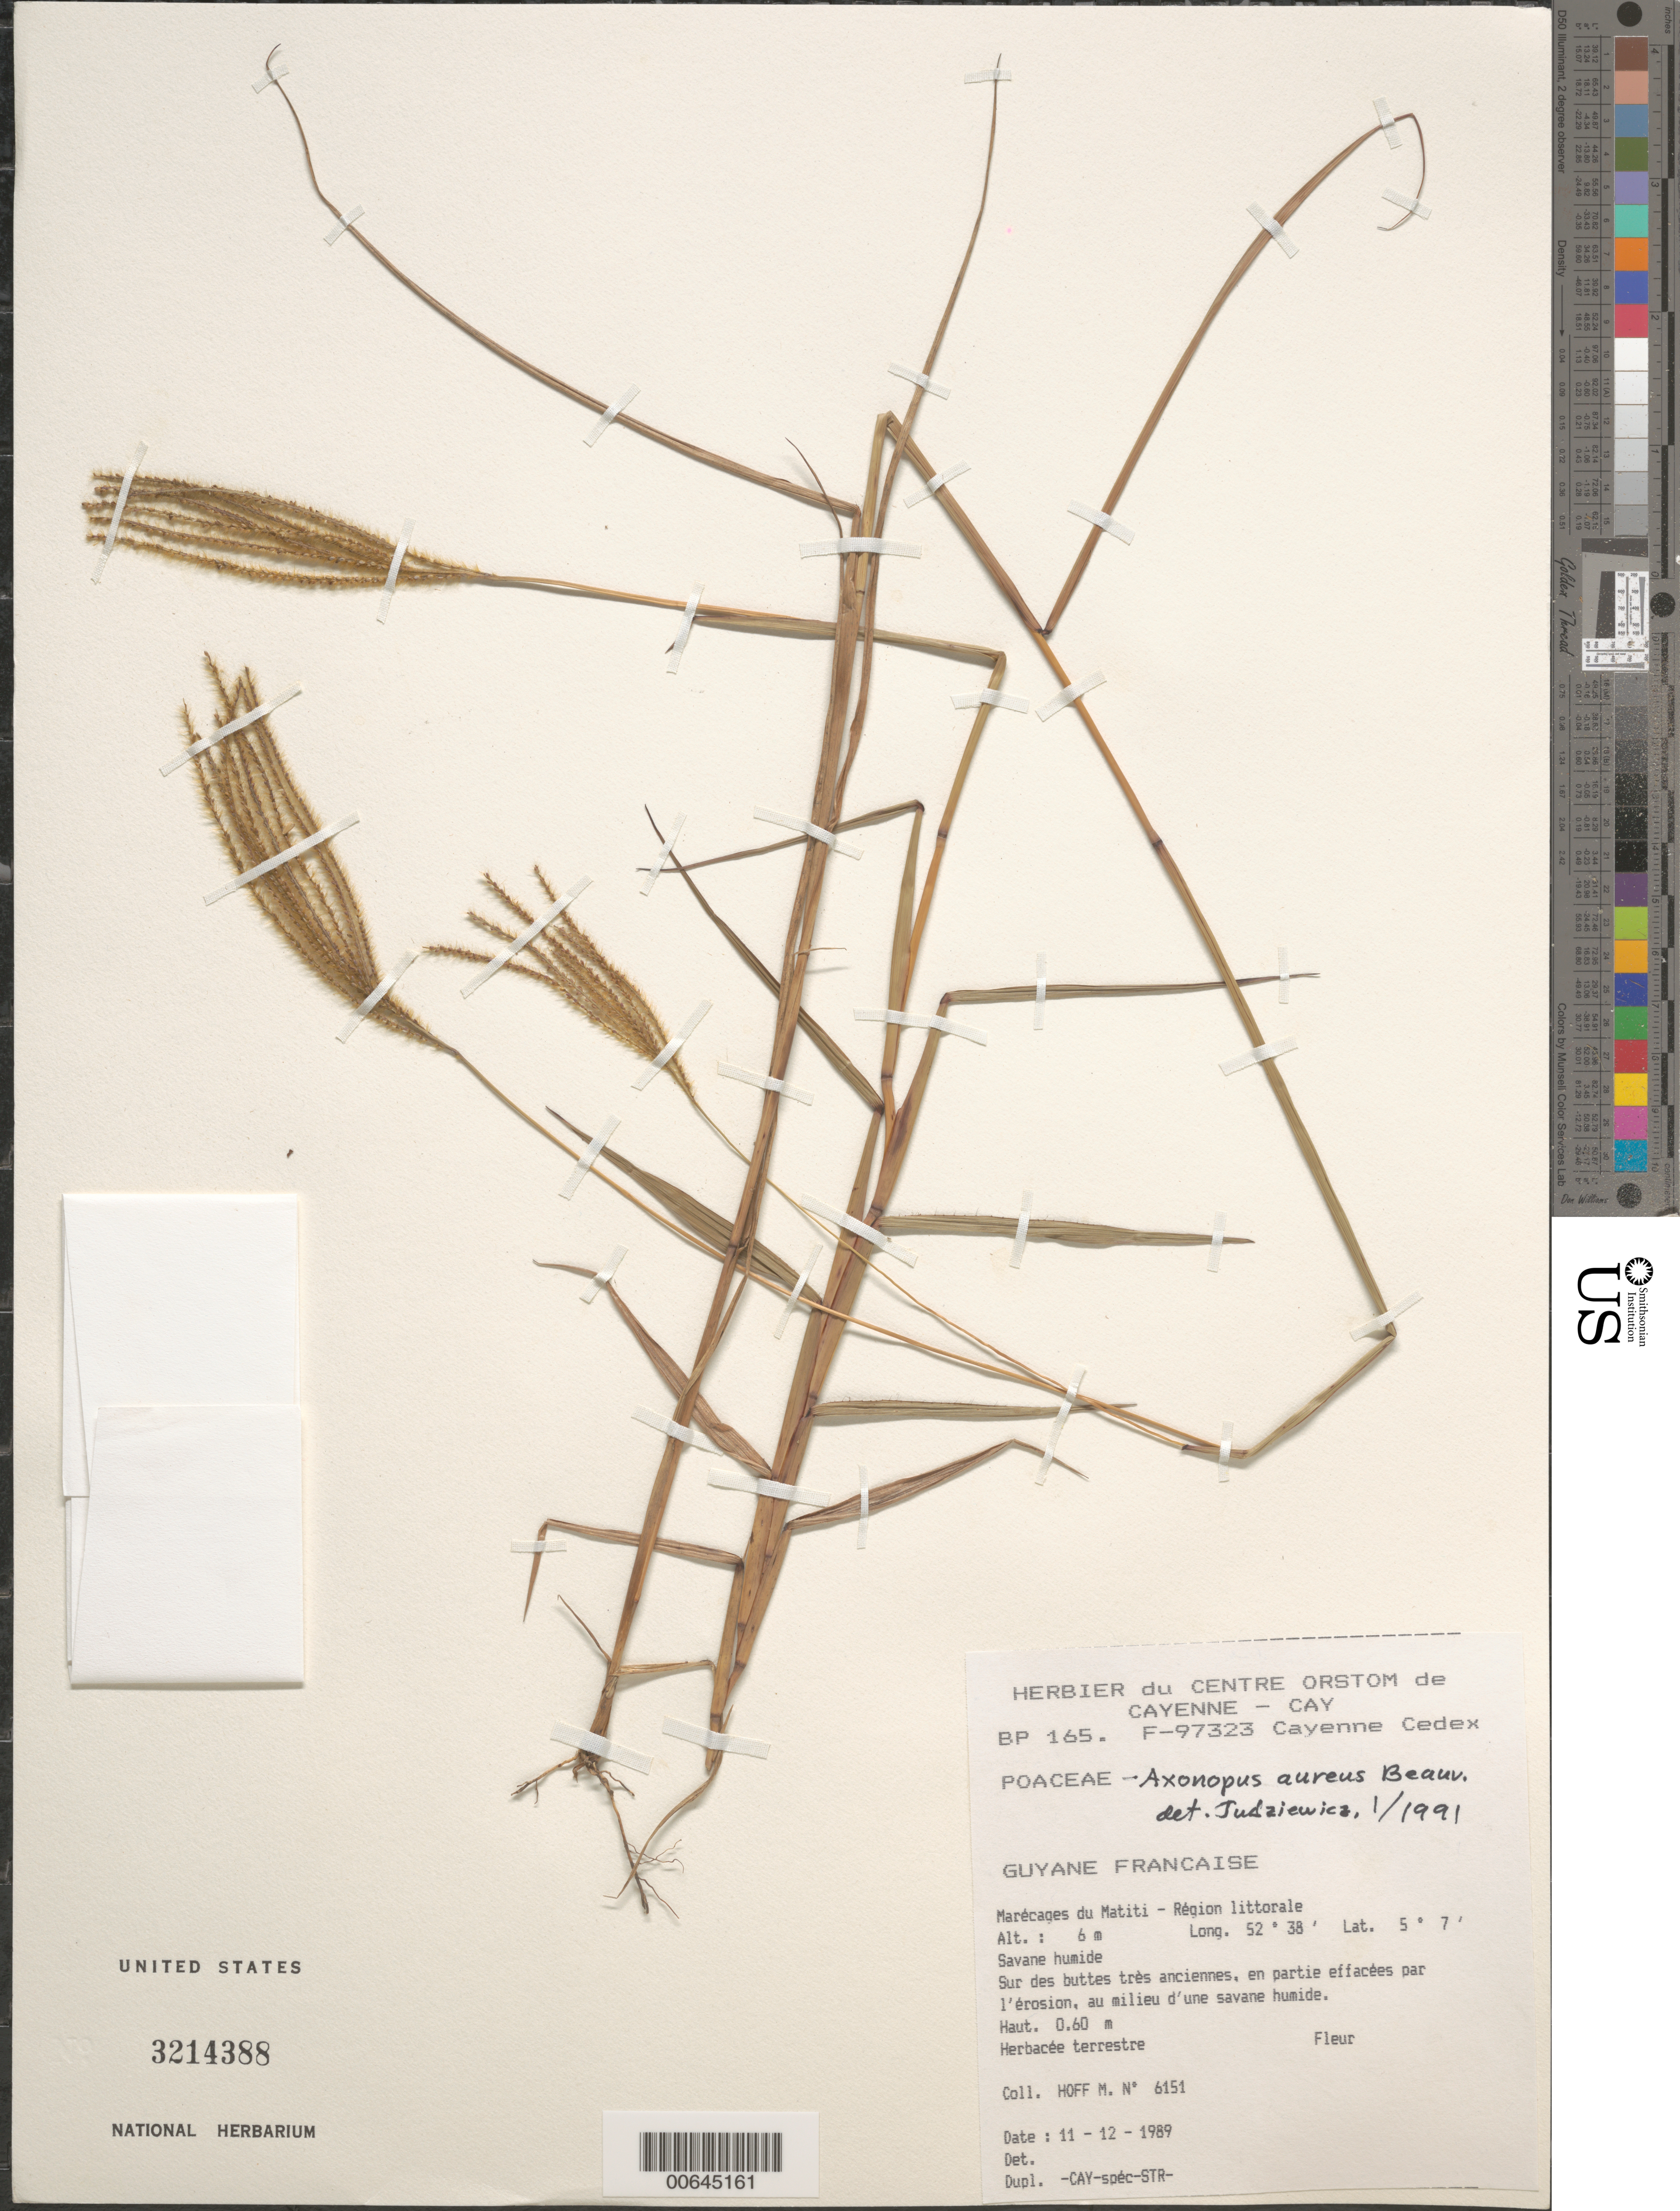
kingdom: Plantae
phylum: Tracheophyta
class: Liliopsida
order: Poales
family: Poaceae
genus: Axonopus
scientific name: Axonopus aureus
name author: P. Beauv.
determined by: Judziewicz, E. J.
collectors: M. Hoff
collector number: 6151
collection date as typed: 11-Dec-89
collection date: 1989-12-11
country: French Guiana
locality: Marecages du Matiti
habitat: Savane humide, region littorale. Sur des buttes trés anciennes, en partie effacées par l' érosion, au milieu d'une savane humide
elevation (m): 6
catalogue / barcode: US 3214388